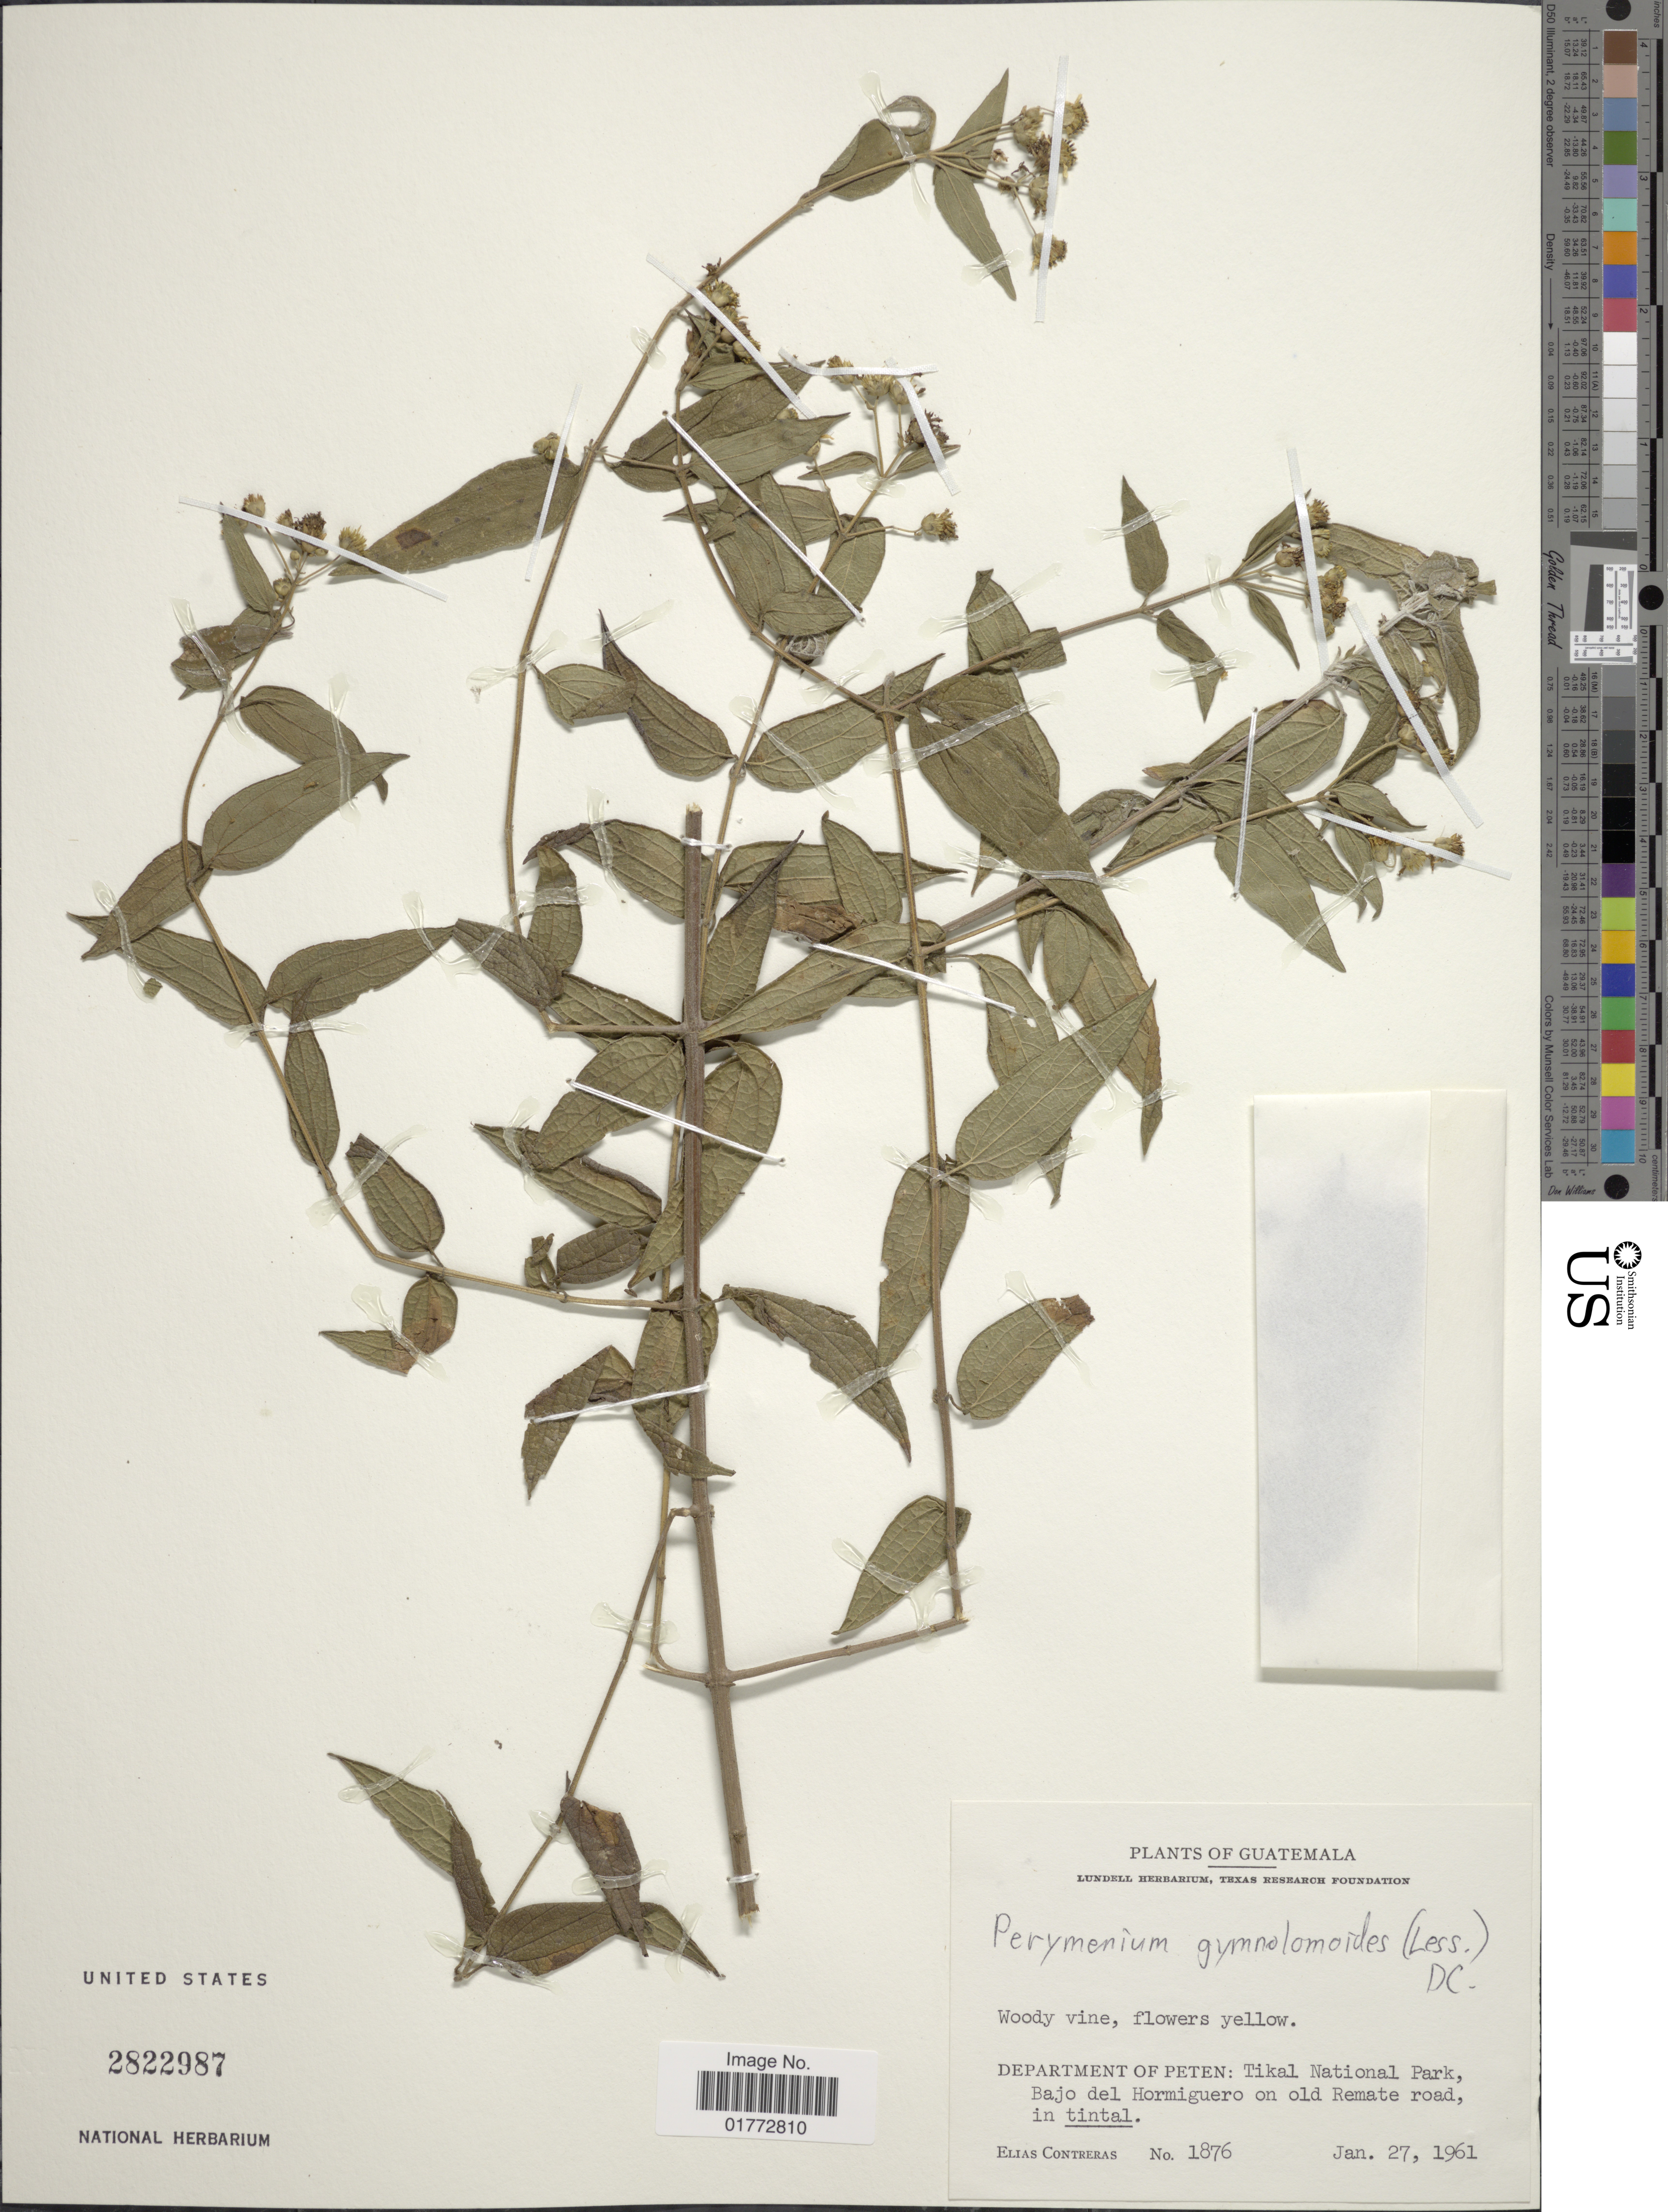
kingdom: Plantae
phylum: Tracheophyta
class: Magnoliopsida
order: Asterales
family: Asteraceae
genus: Perymenium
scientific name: Perymenium gymnolomoides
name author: (Less.) DC.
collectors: E. Contreras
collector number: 1876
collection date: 1961-01-27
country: Guatemala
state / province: El Petén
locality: Tikal National Park, Bajo del Hormiguero on old Remate road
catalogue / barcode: US 2822987